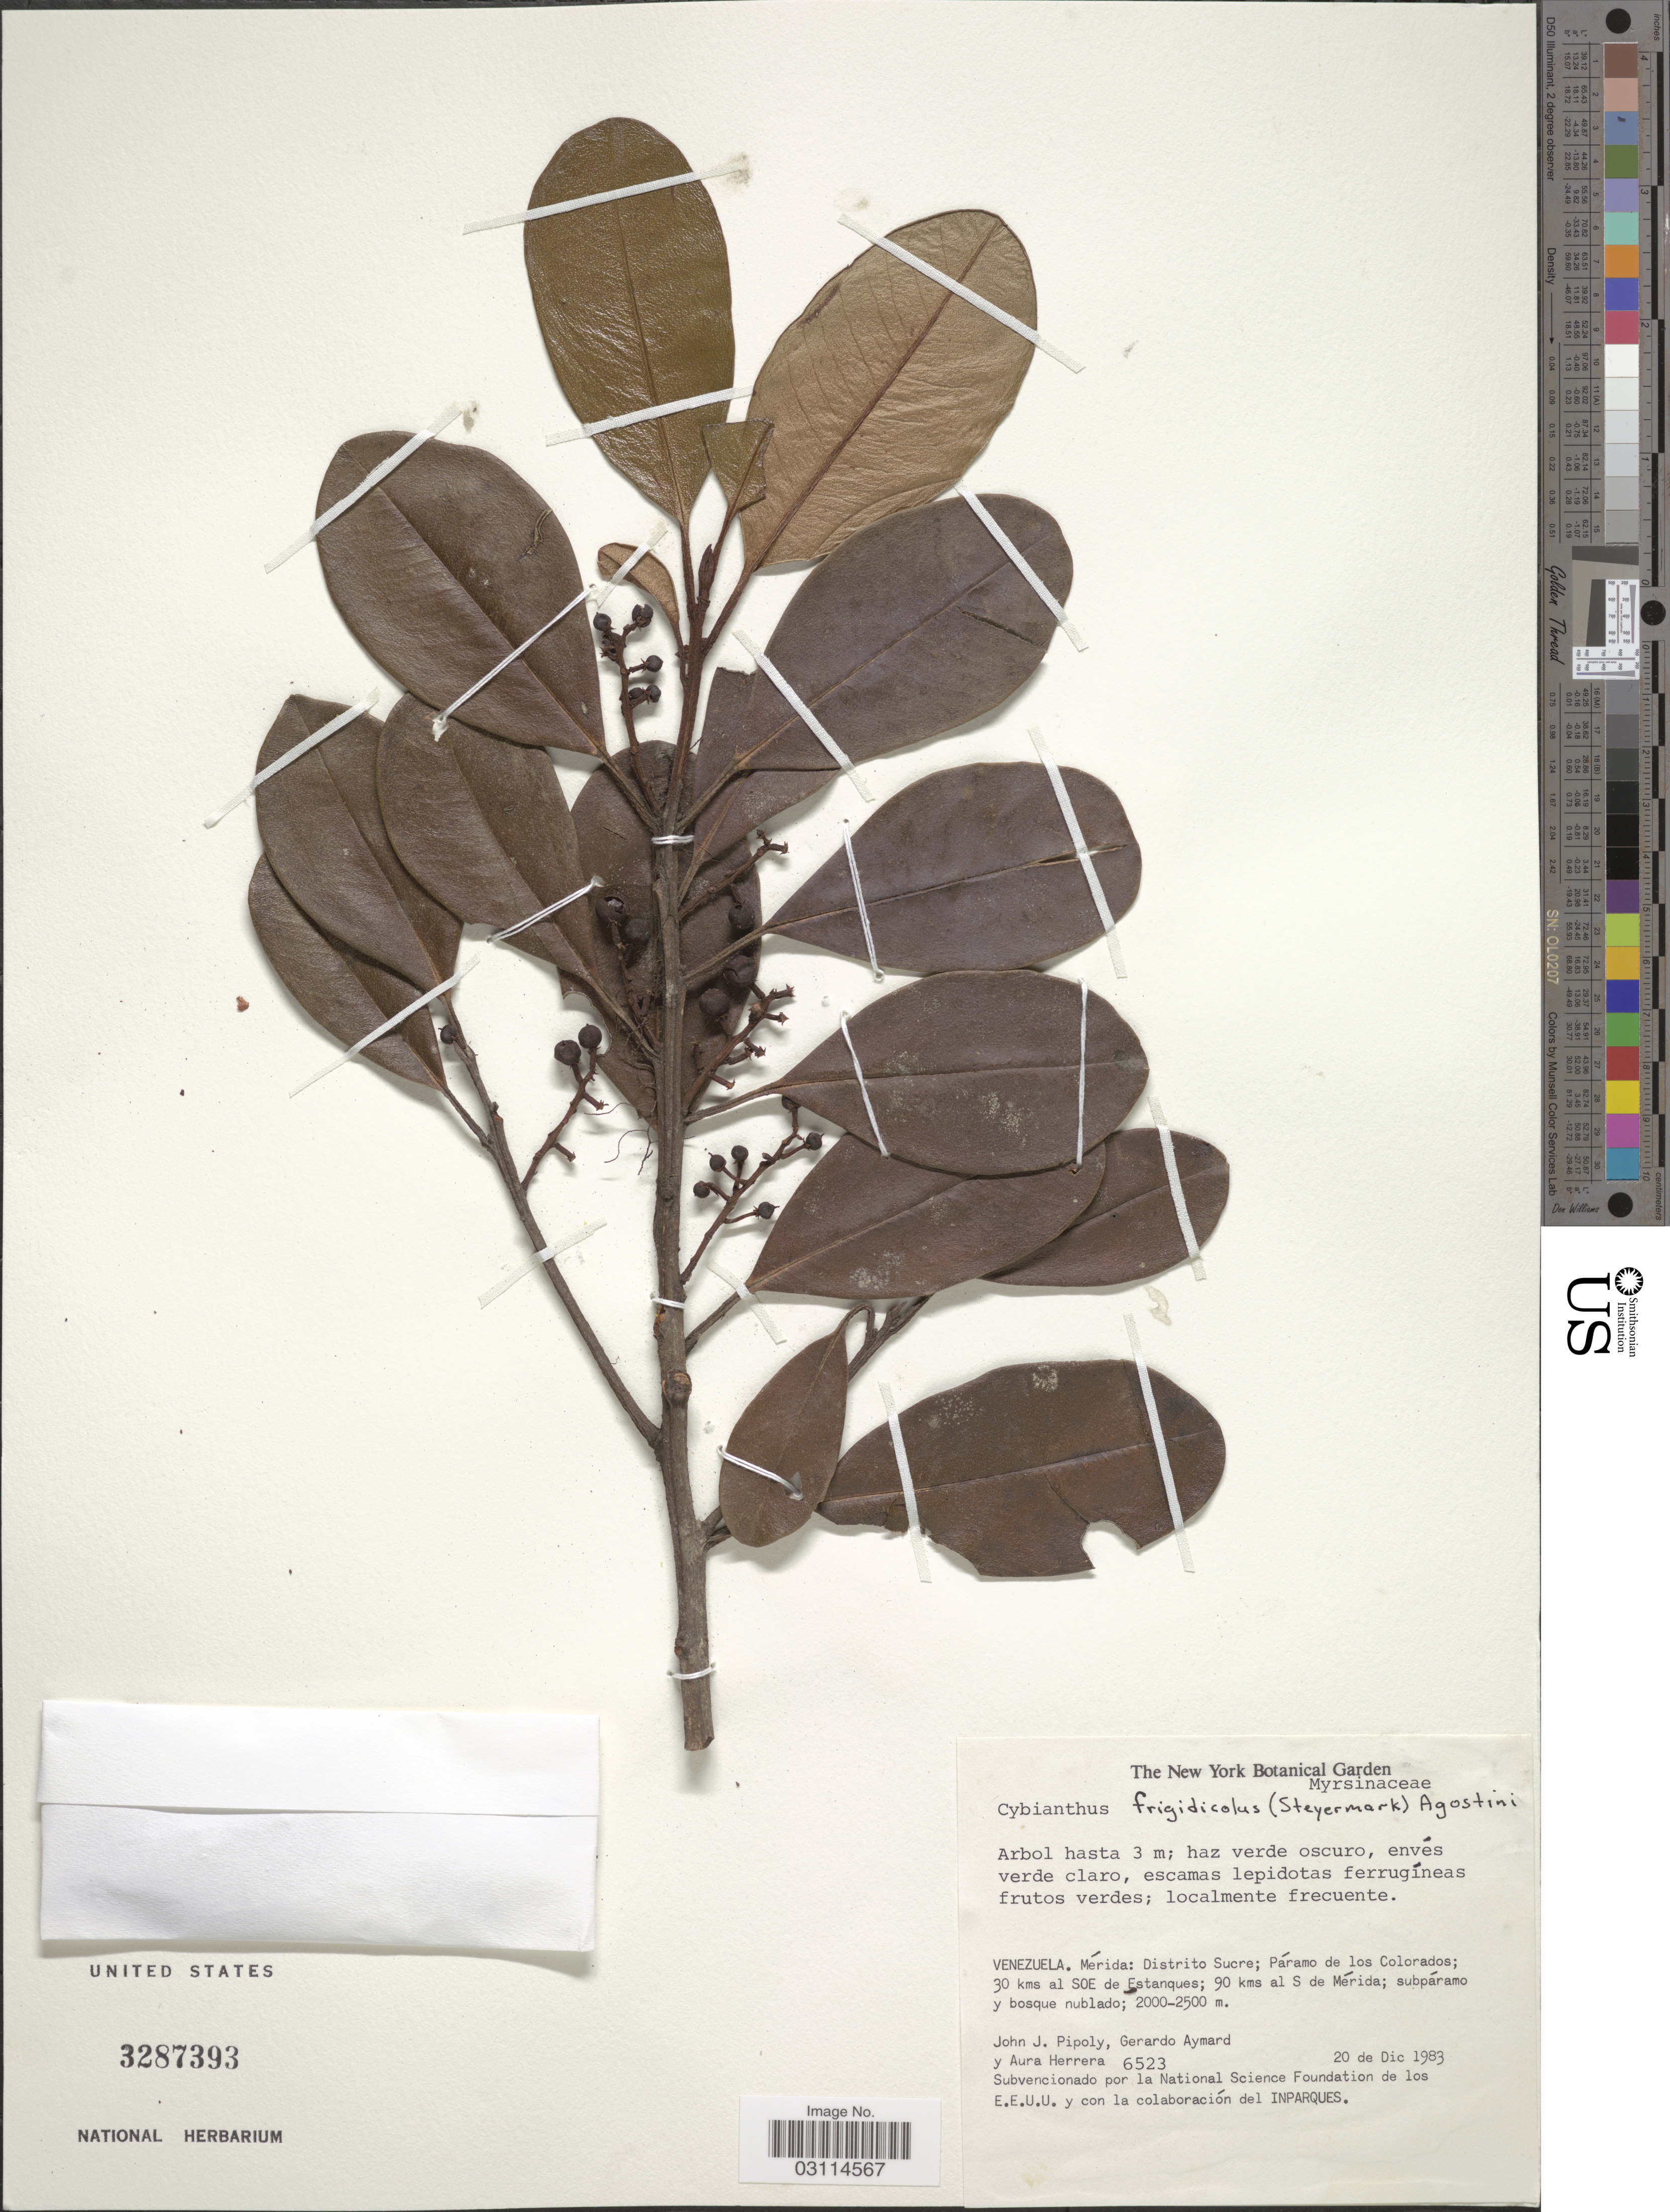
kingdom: Plantae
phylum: Tracheophyta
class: Magnoliopsida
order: Ericales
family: Primulaceae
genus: Cybianthus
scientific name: Cybianthus frigidicola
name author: (Steyerm.) G. Agostini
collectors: J. J. Pipoly, G. A. Aymard & A. Herrera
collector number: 6523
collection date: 1983-12-20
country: Venezuela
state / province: Mérida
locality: Distrito Sucre: Páramo de los Colorados; 30 kms al SOE de Estanques; 90 km al S de Mérida; subpáramo y bosque nublado.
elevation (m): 2000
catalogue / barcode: US 3287393